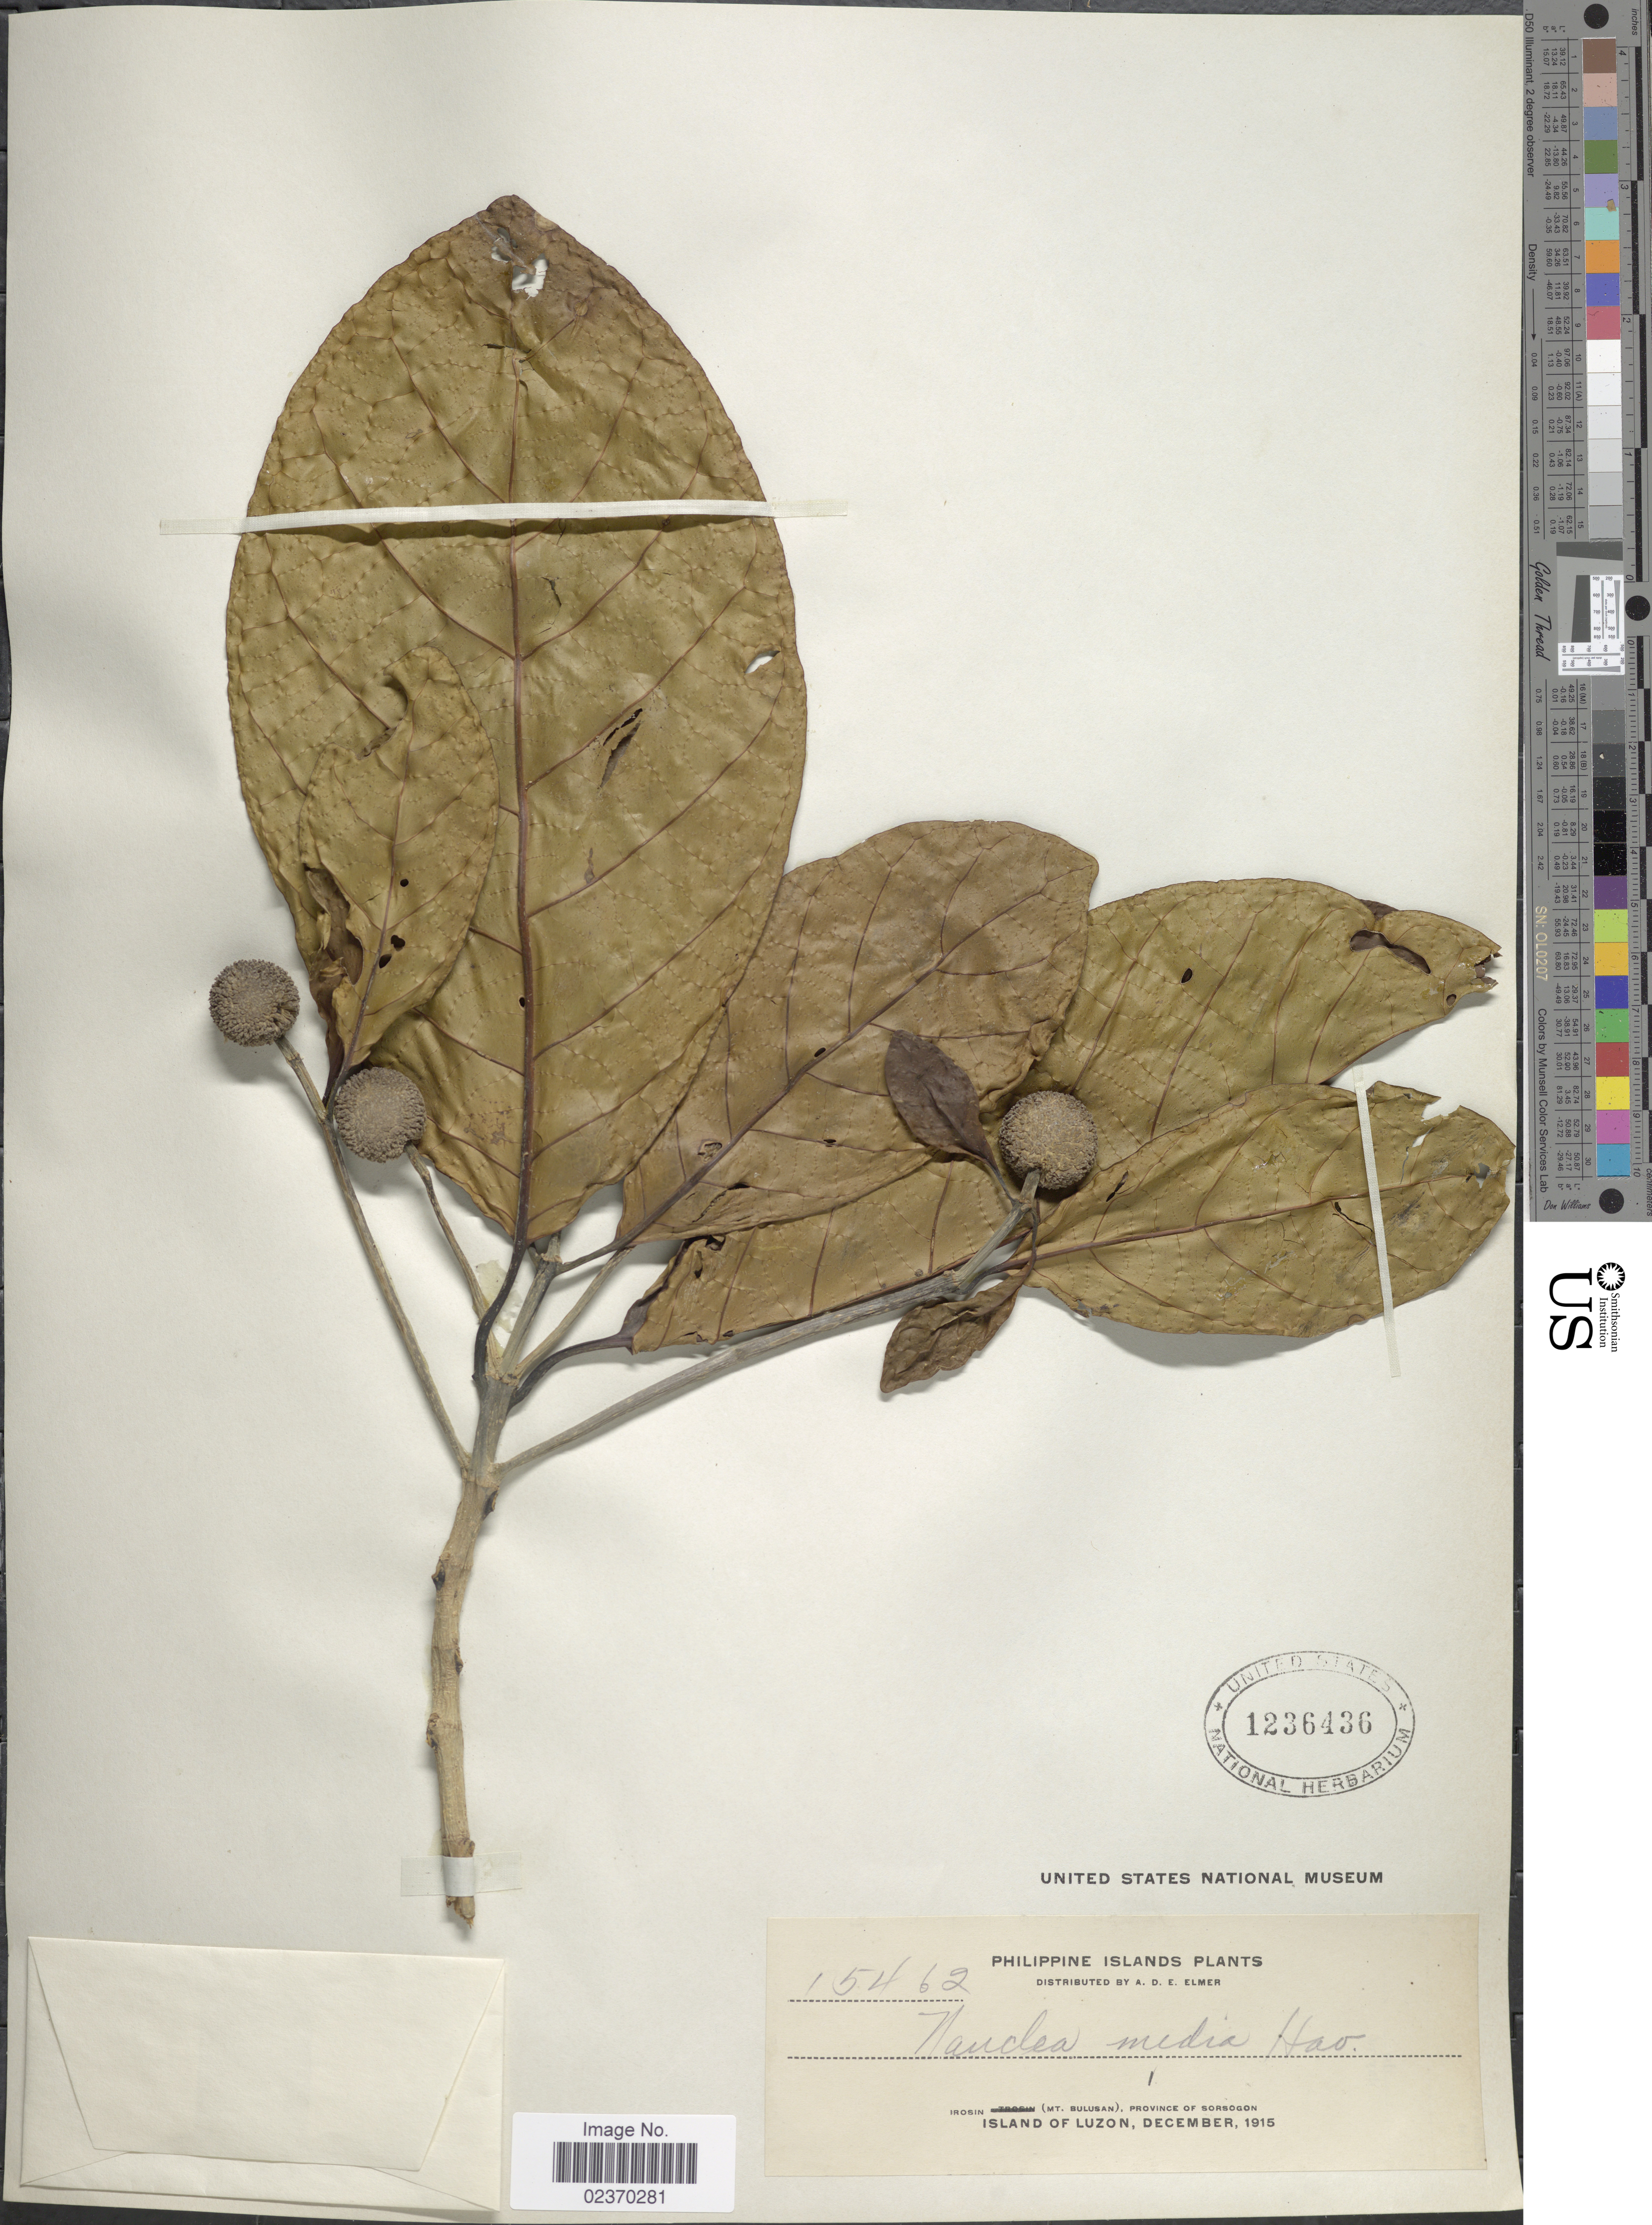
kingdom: Plantae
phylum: Tracheophyta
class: Magnoliopsida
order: Gentianales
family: Rubiaceae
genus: Neonauclea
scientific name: Neonauclea media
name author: (Havil.) Merr.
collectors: A. D. E. Elmer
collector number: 15462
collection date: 1915-12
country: Philippines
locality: Philippine Islands, Irosin (Mt Bulusan), Province of Sorsogon, Island of Luzon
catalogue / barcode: US 1236436